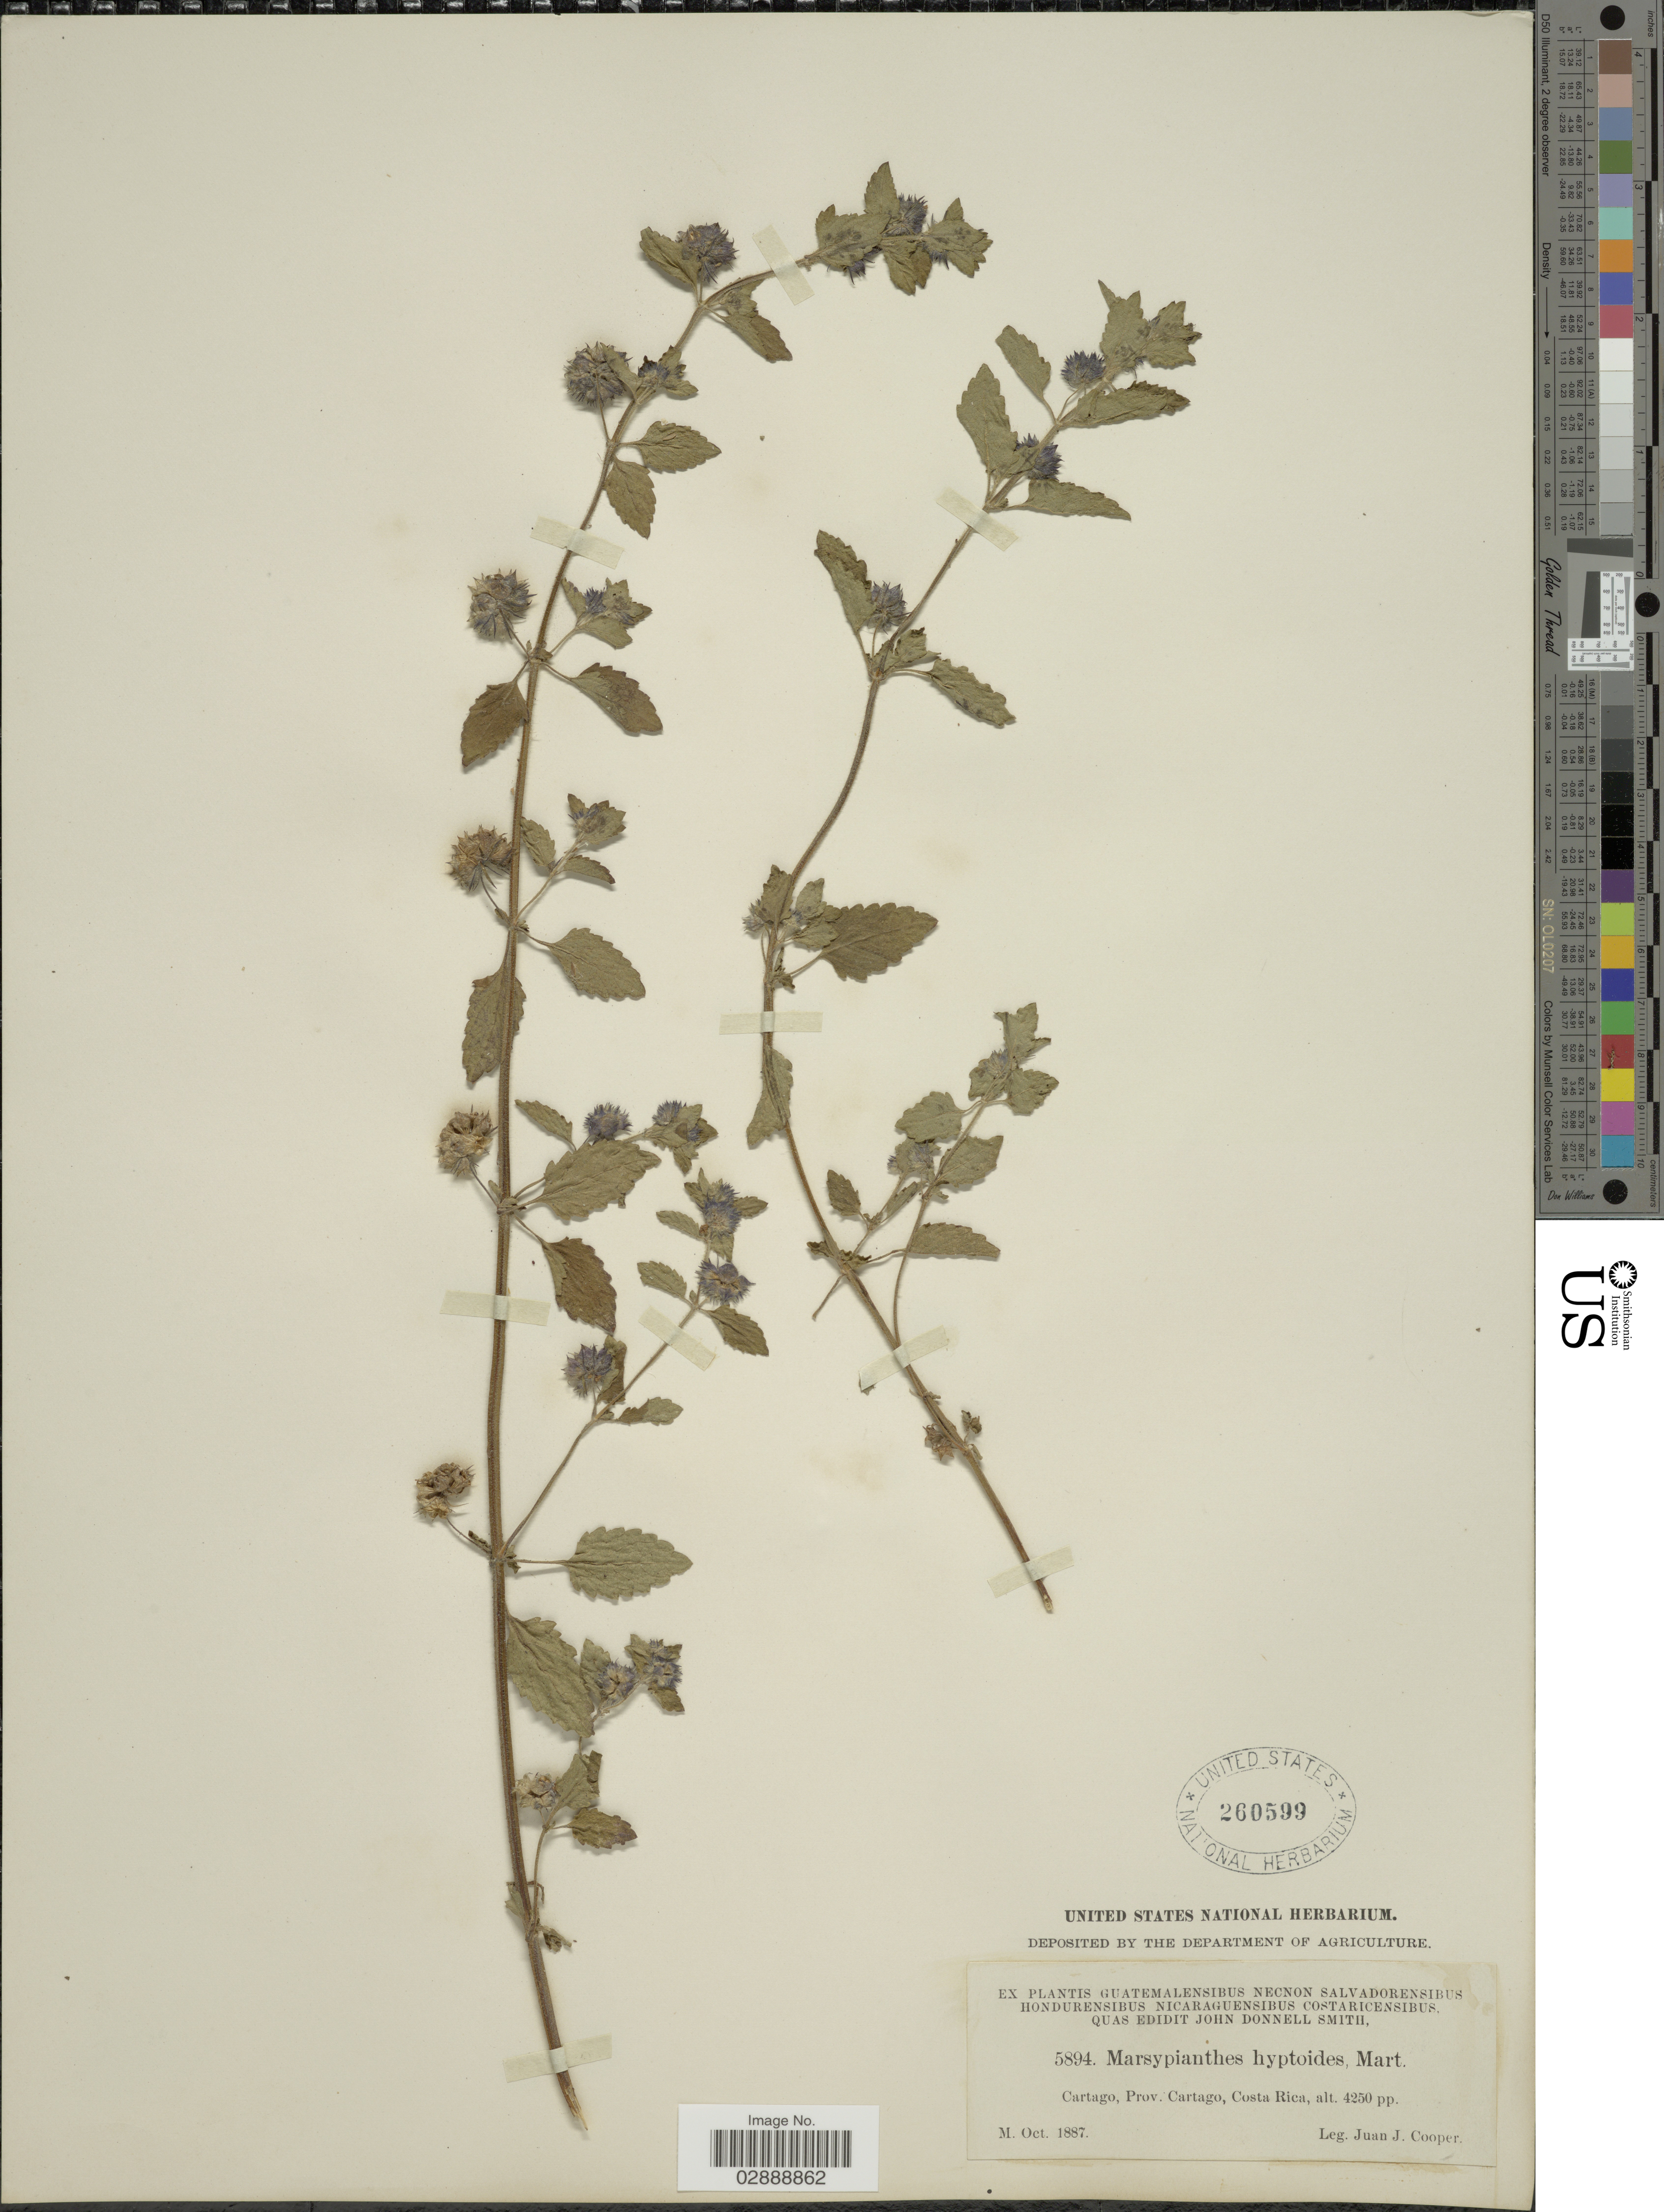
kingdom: Plantae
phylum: Tracheophyta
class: Magnoliopsida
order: Lamiales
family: Lamiaceae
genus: Marsypianthes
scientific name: Marsypianthes chamaedrys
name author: (Vahl) Kuntze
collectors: J. J. Cooper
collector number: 5894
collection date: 1887-10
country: Costa Rica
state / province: Cartago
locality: Cartago.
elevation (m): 1295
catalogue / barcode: US 260599